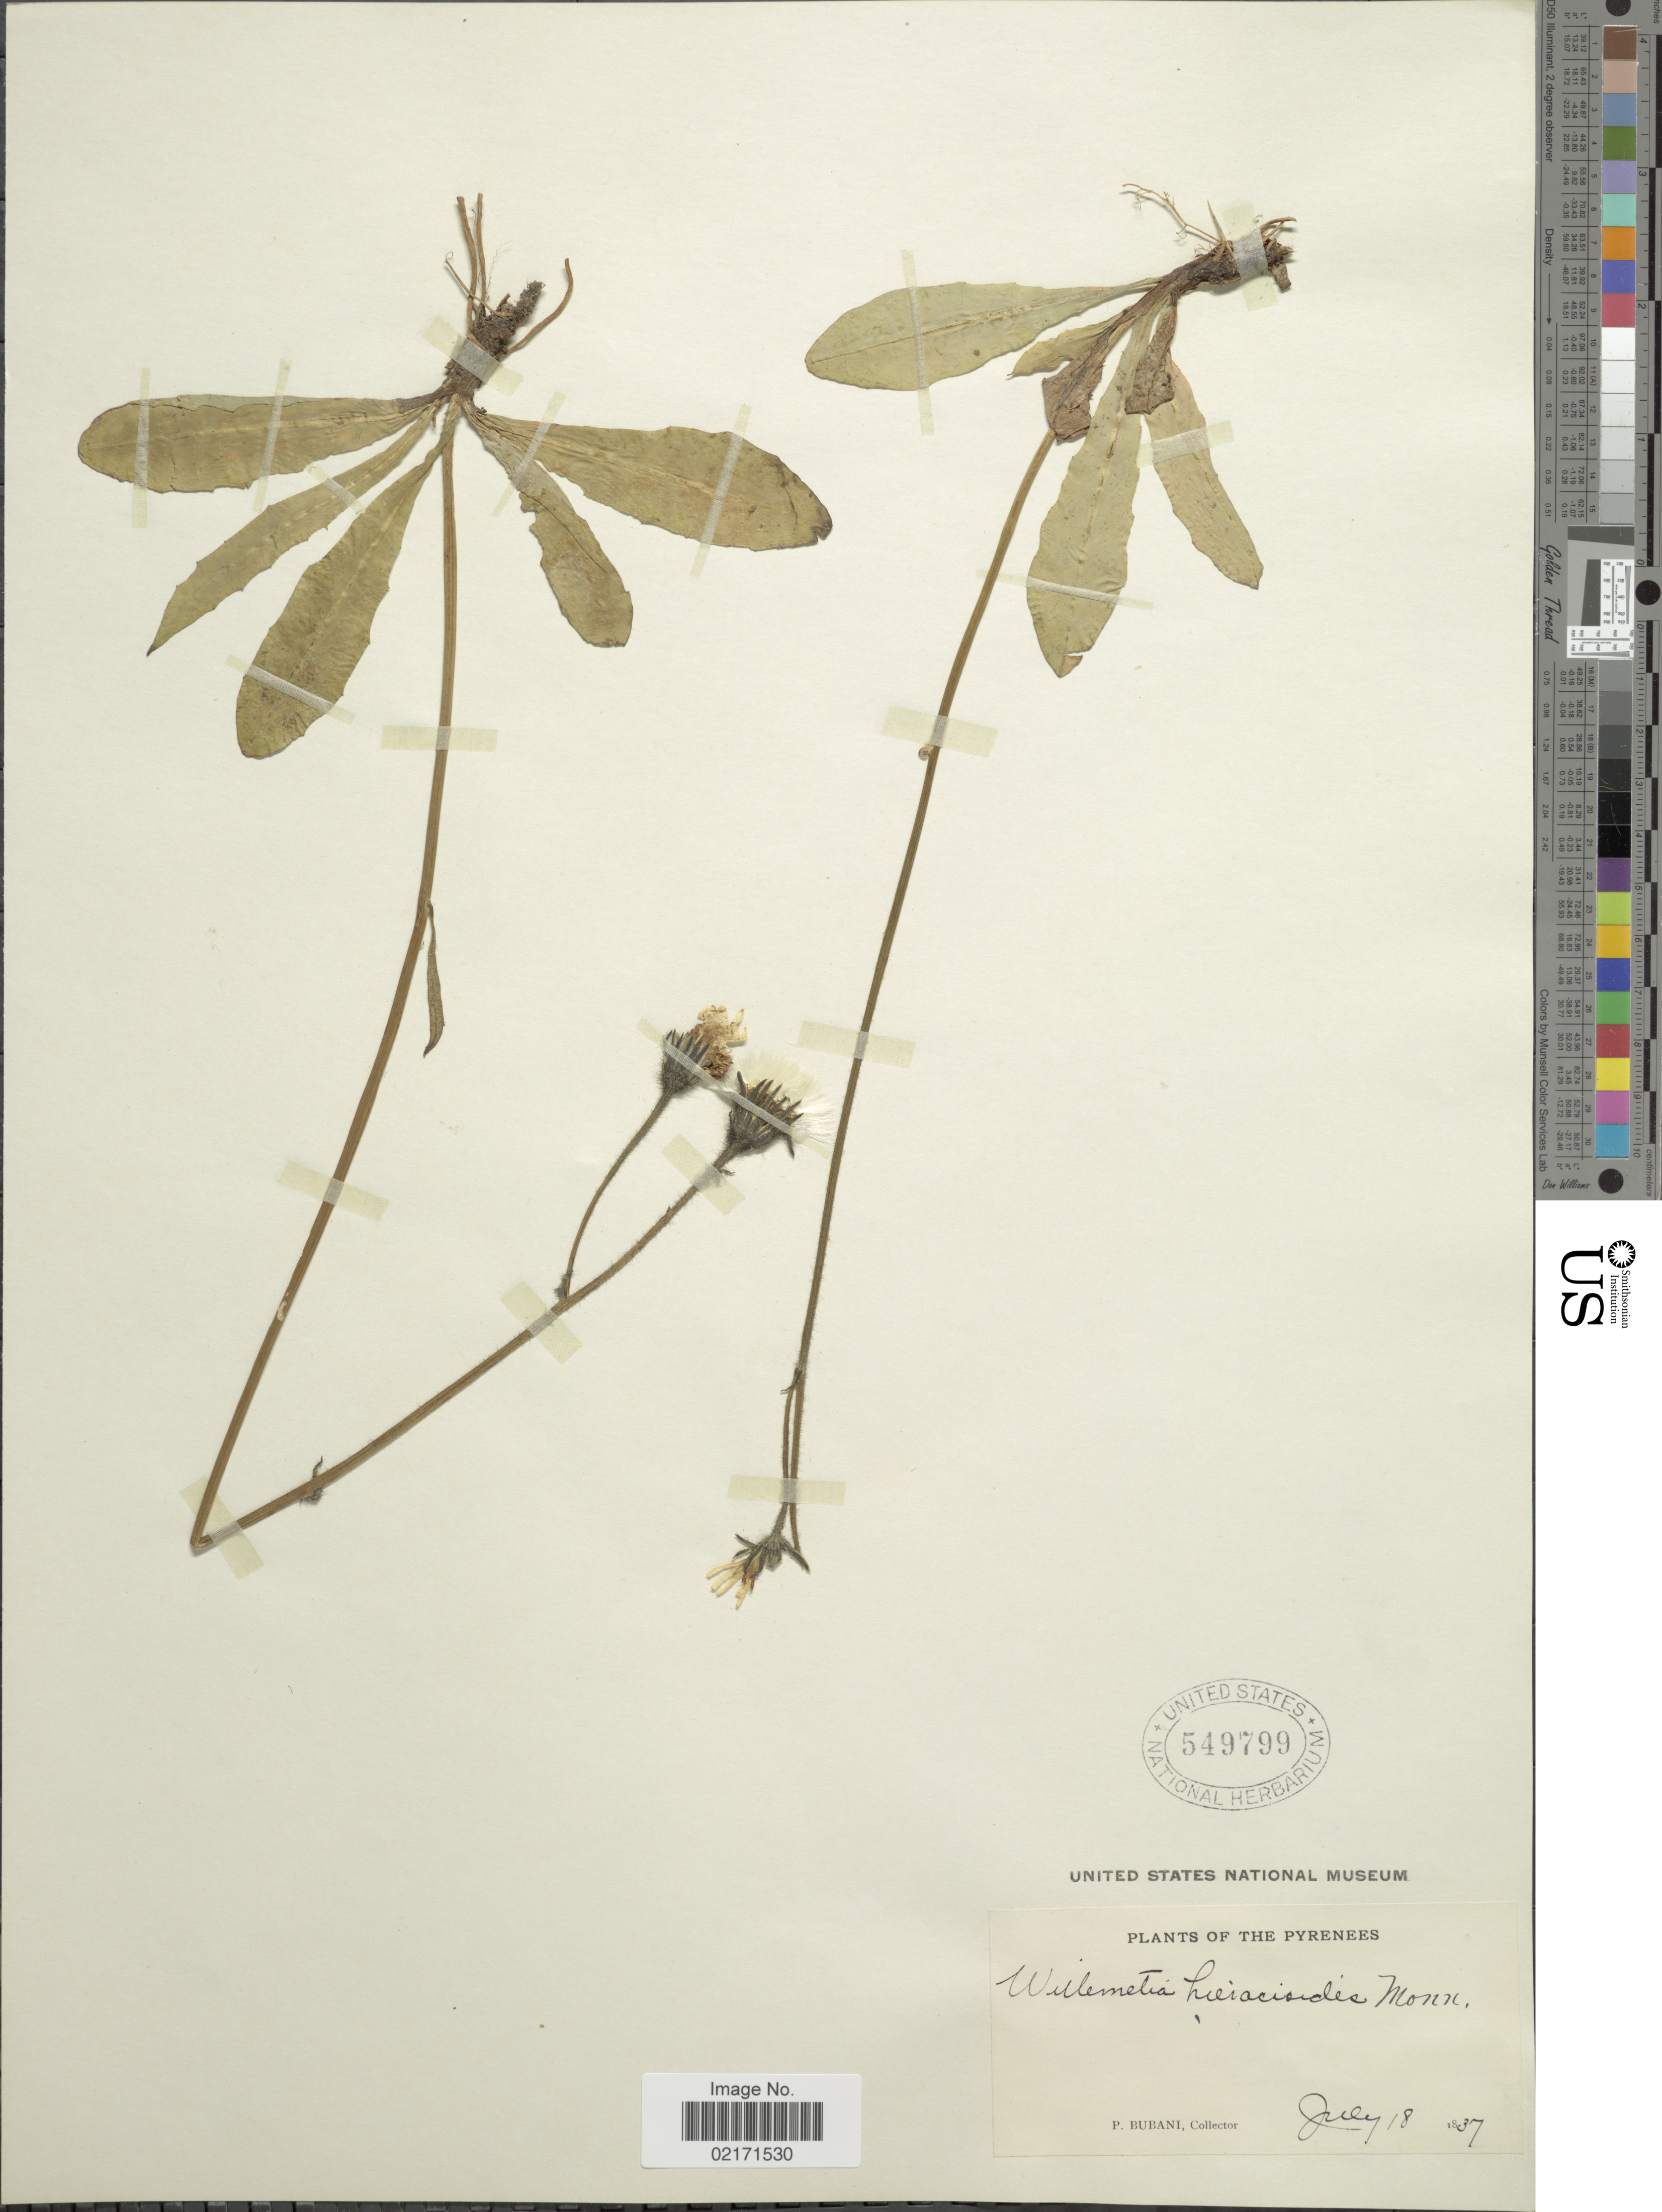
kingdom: Plantae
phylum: Tracheophyta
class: Magnoliopsida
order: Asterales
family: Asteraceae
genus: Tolpis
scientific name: Tolpis coronopifolia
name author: (Desf.) Biv.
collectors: P. Bubani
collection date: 1837-07-18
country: France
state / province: Occitanie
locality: The Pyrenees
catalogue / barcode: US 549799